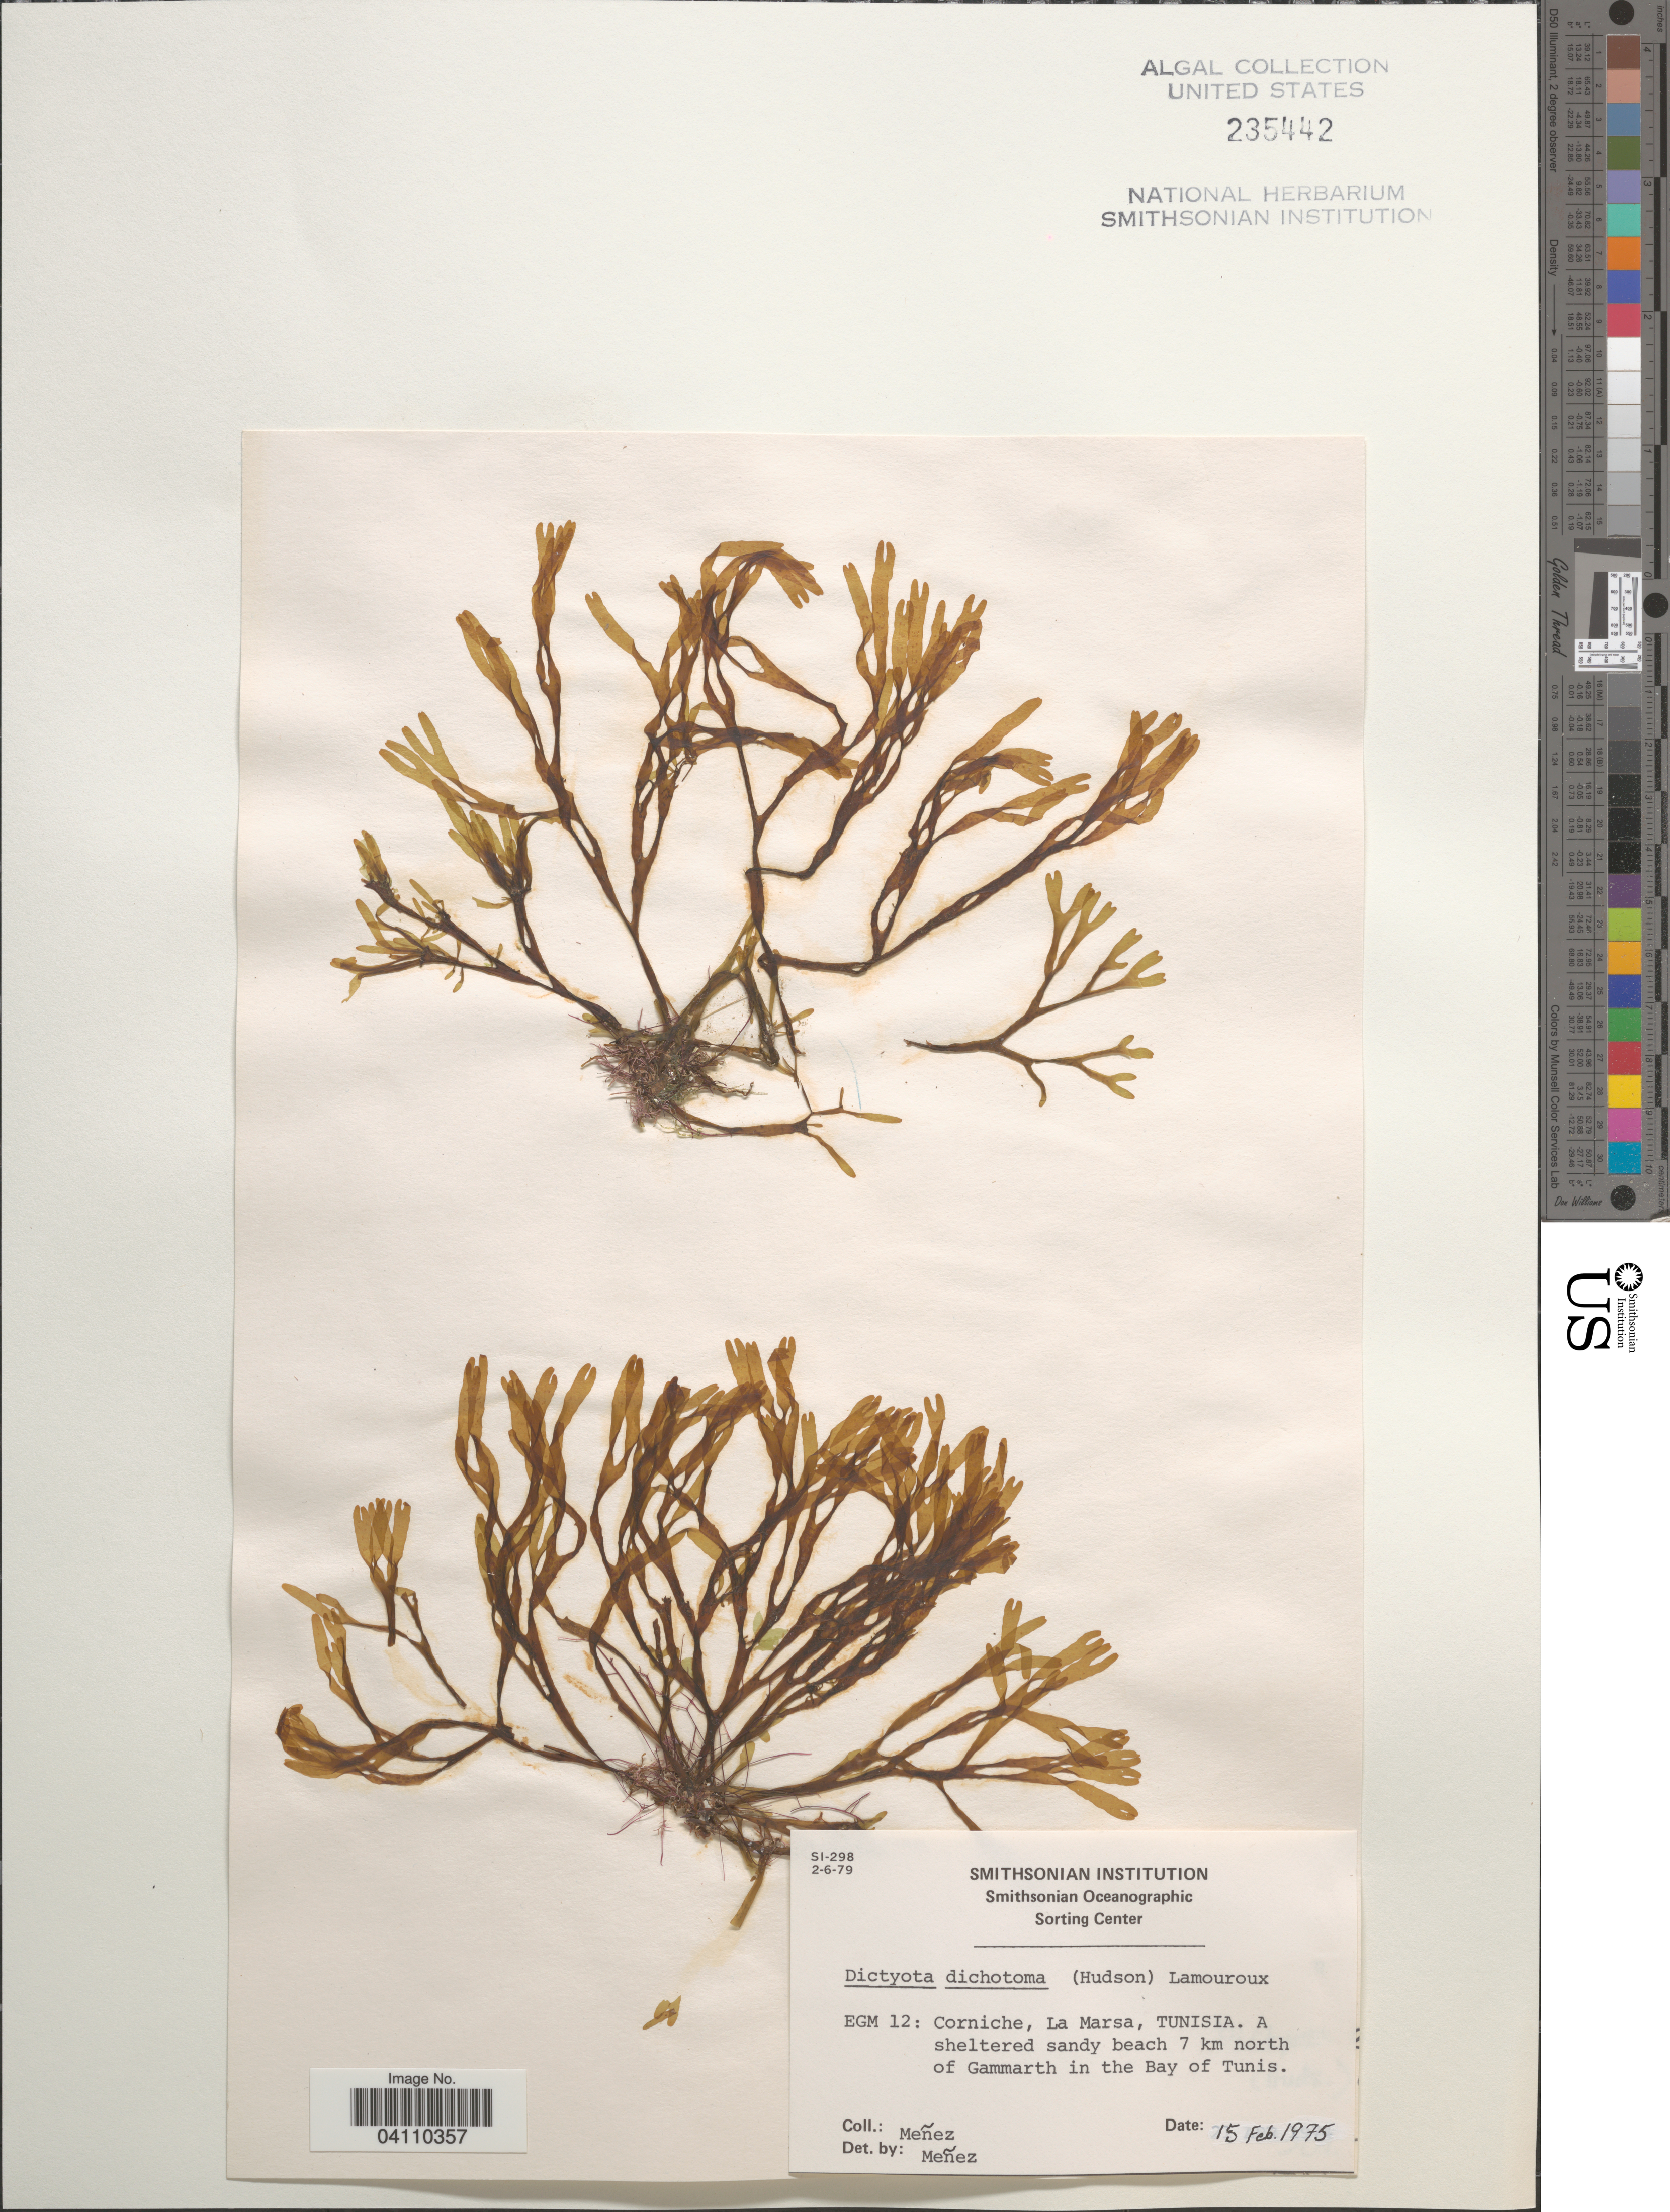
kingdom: Chromista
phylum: Ochrophyta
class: Phaeophyceae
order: Dictyotales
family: Dictyotaceae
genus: Dictyota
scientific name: Dictyota dichotoma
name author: (Huds.) J.V.Lamouroux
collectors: Menez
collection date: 1975-02-15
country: Tunisia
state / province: Tunis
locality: EGM 12: Corniche, La Marsa. Beach 7 km north of Gammarth in the Bay of Tunis.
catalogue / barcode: US 235442